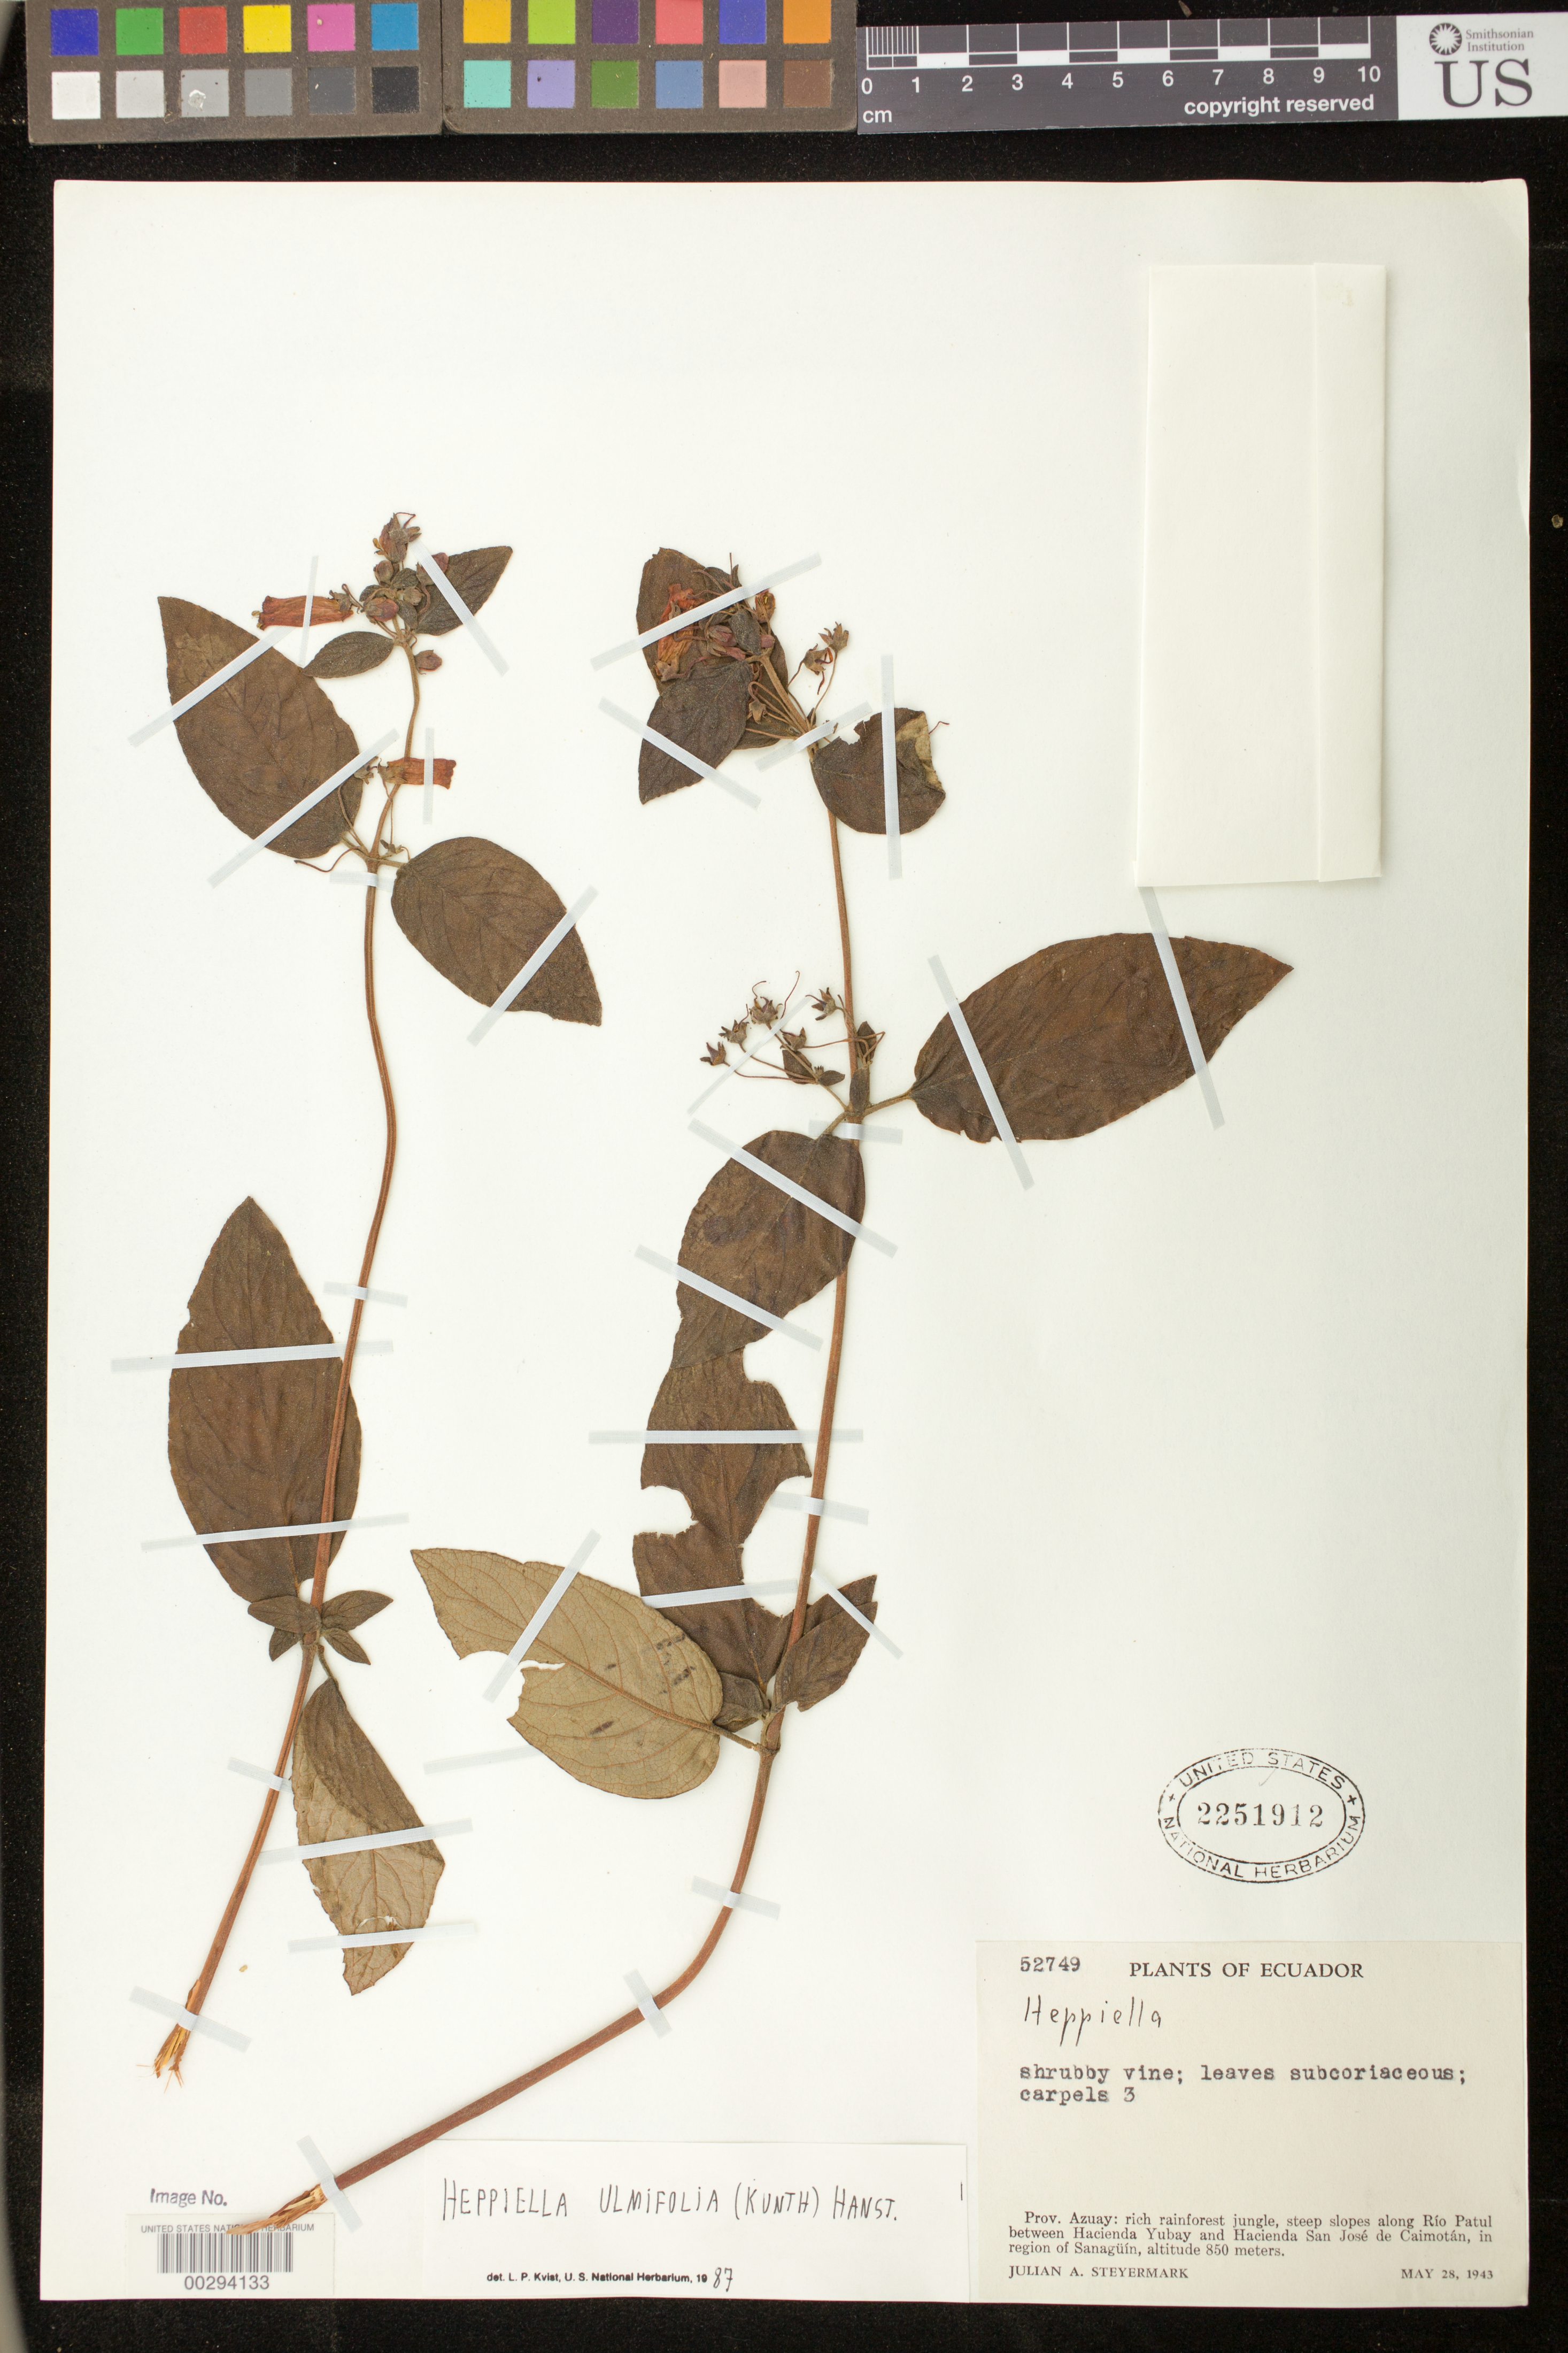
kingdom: Plantae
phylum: Tracheophyta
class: Magnoliopsida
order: Lamiales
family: Gesneriaceae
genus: Heppiella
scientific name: Heppiella ulmifolia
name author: (Kunth) Hanst.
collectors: J. Steyermark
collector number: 52749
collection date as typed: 28 May 1943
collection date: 1943-05-28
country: Ecuador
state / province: Azuay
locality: Along Rio Patul between Hacienda Yubay and Hacienda San Jose de Caimotan, in region of Sanaguin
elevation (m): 850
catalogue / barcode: US 2251912